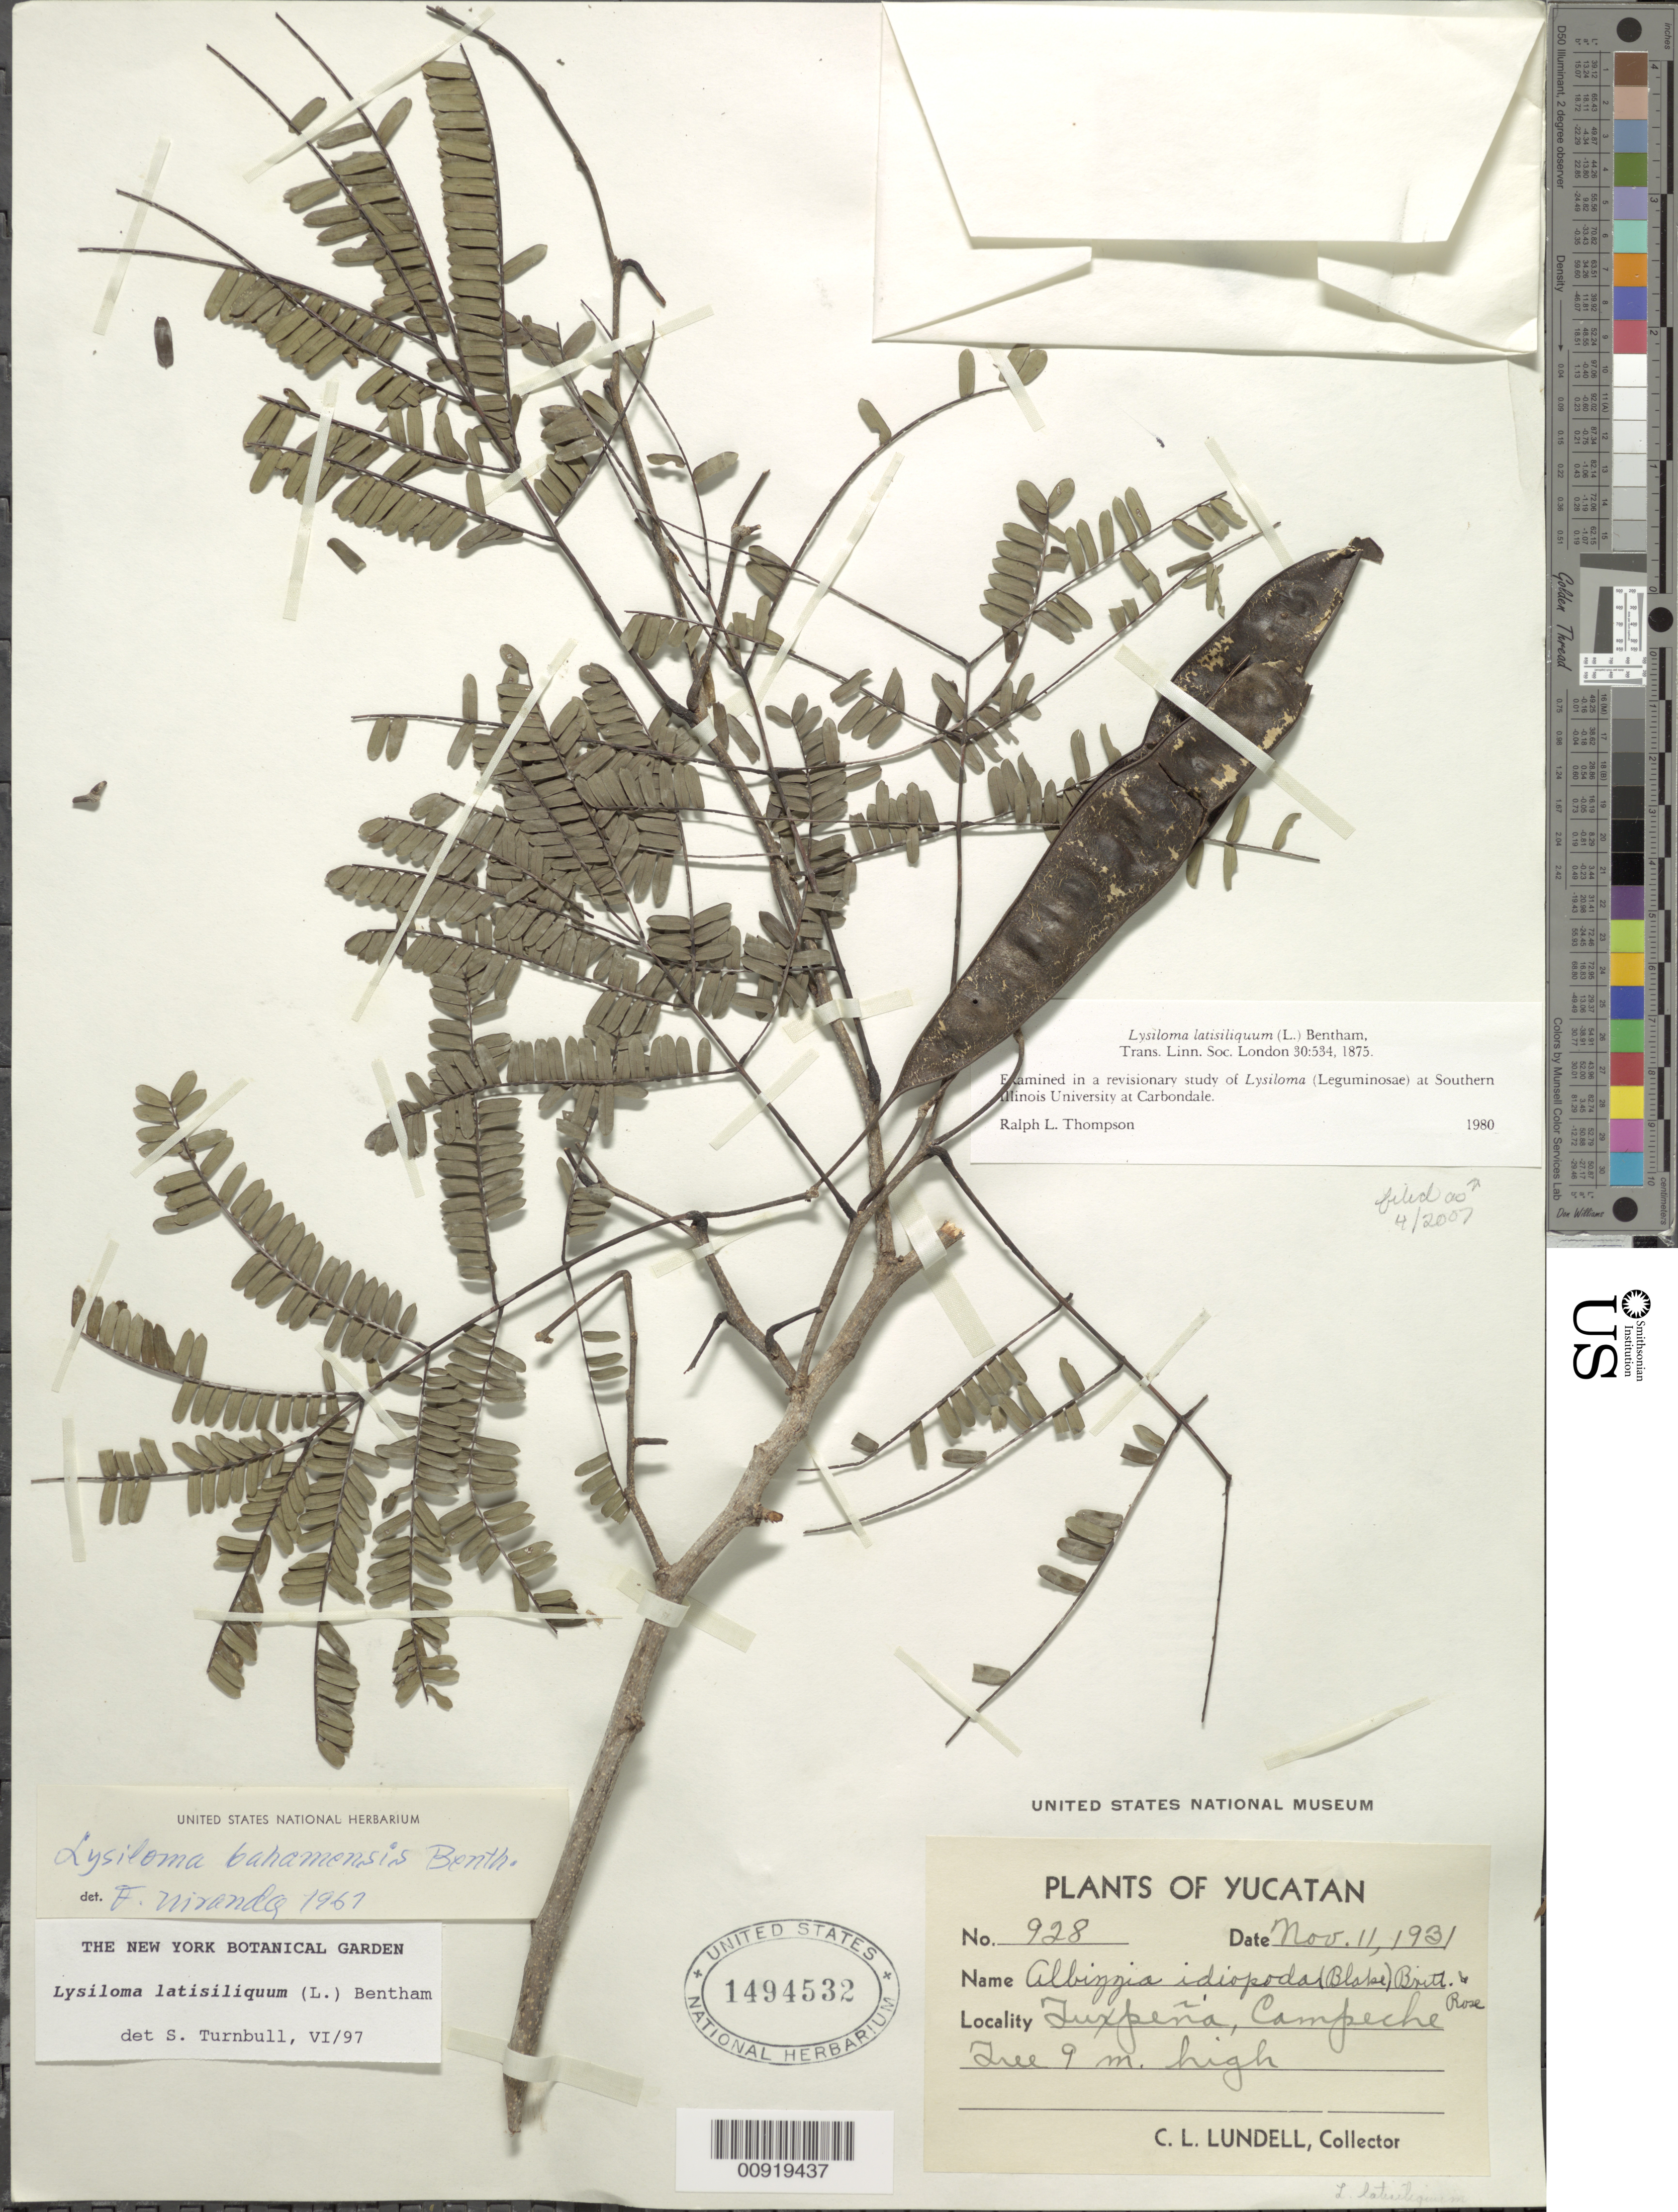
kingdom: Plantae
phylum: Tracheophyta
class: Magnoliopsida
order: Fabales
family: Fabaceae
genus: Lysiloma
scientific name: Lysiloma latisiliquum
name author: (L.) Benth.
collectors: C. L. Lundell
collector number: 928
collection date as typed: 11 Nov 1931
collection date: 1931-11-11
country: Mexico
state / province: Campeche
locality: Tuxpeña, Campeche.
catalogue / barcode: US 1494532